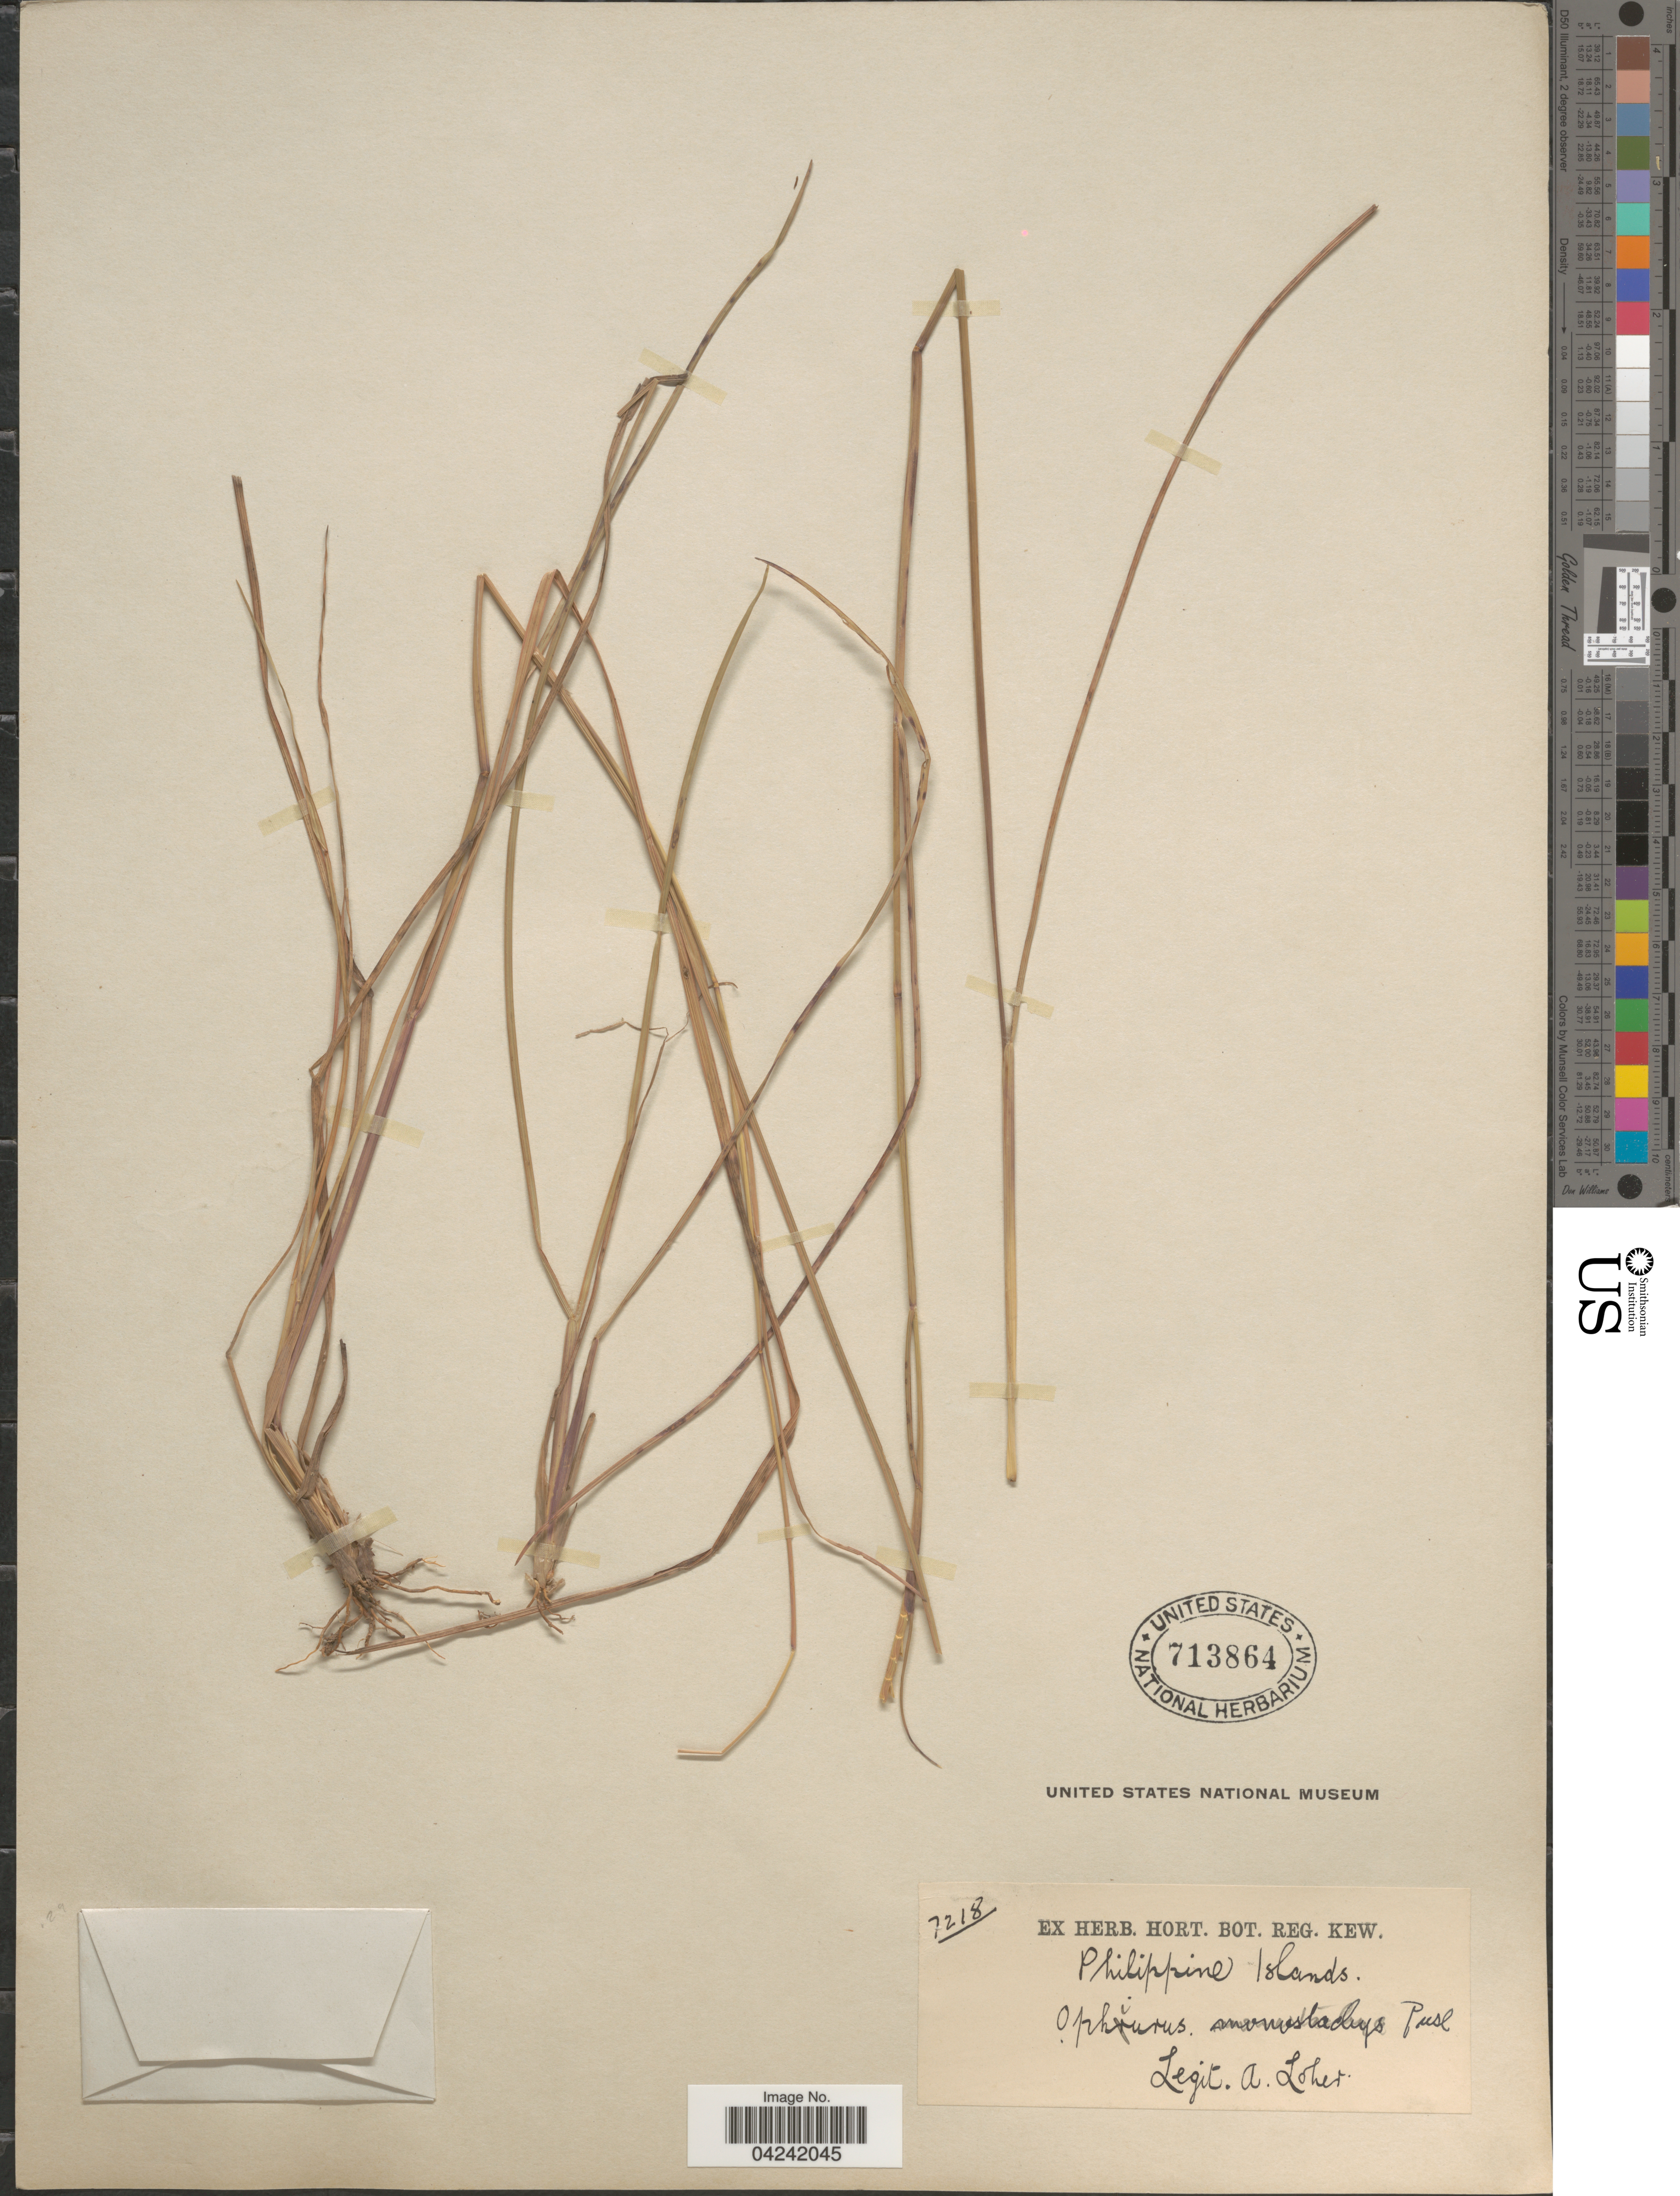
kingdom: Plantae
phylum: Tracheophyta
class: Liliopsida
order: Poales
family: Poaceae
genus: Mnesithea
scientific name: Mnesithea laevis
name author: (Retz.) Kunth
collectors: A. Loher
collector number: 7218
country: Philippines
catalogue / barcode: US 713864